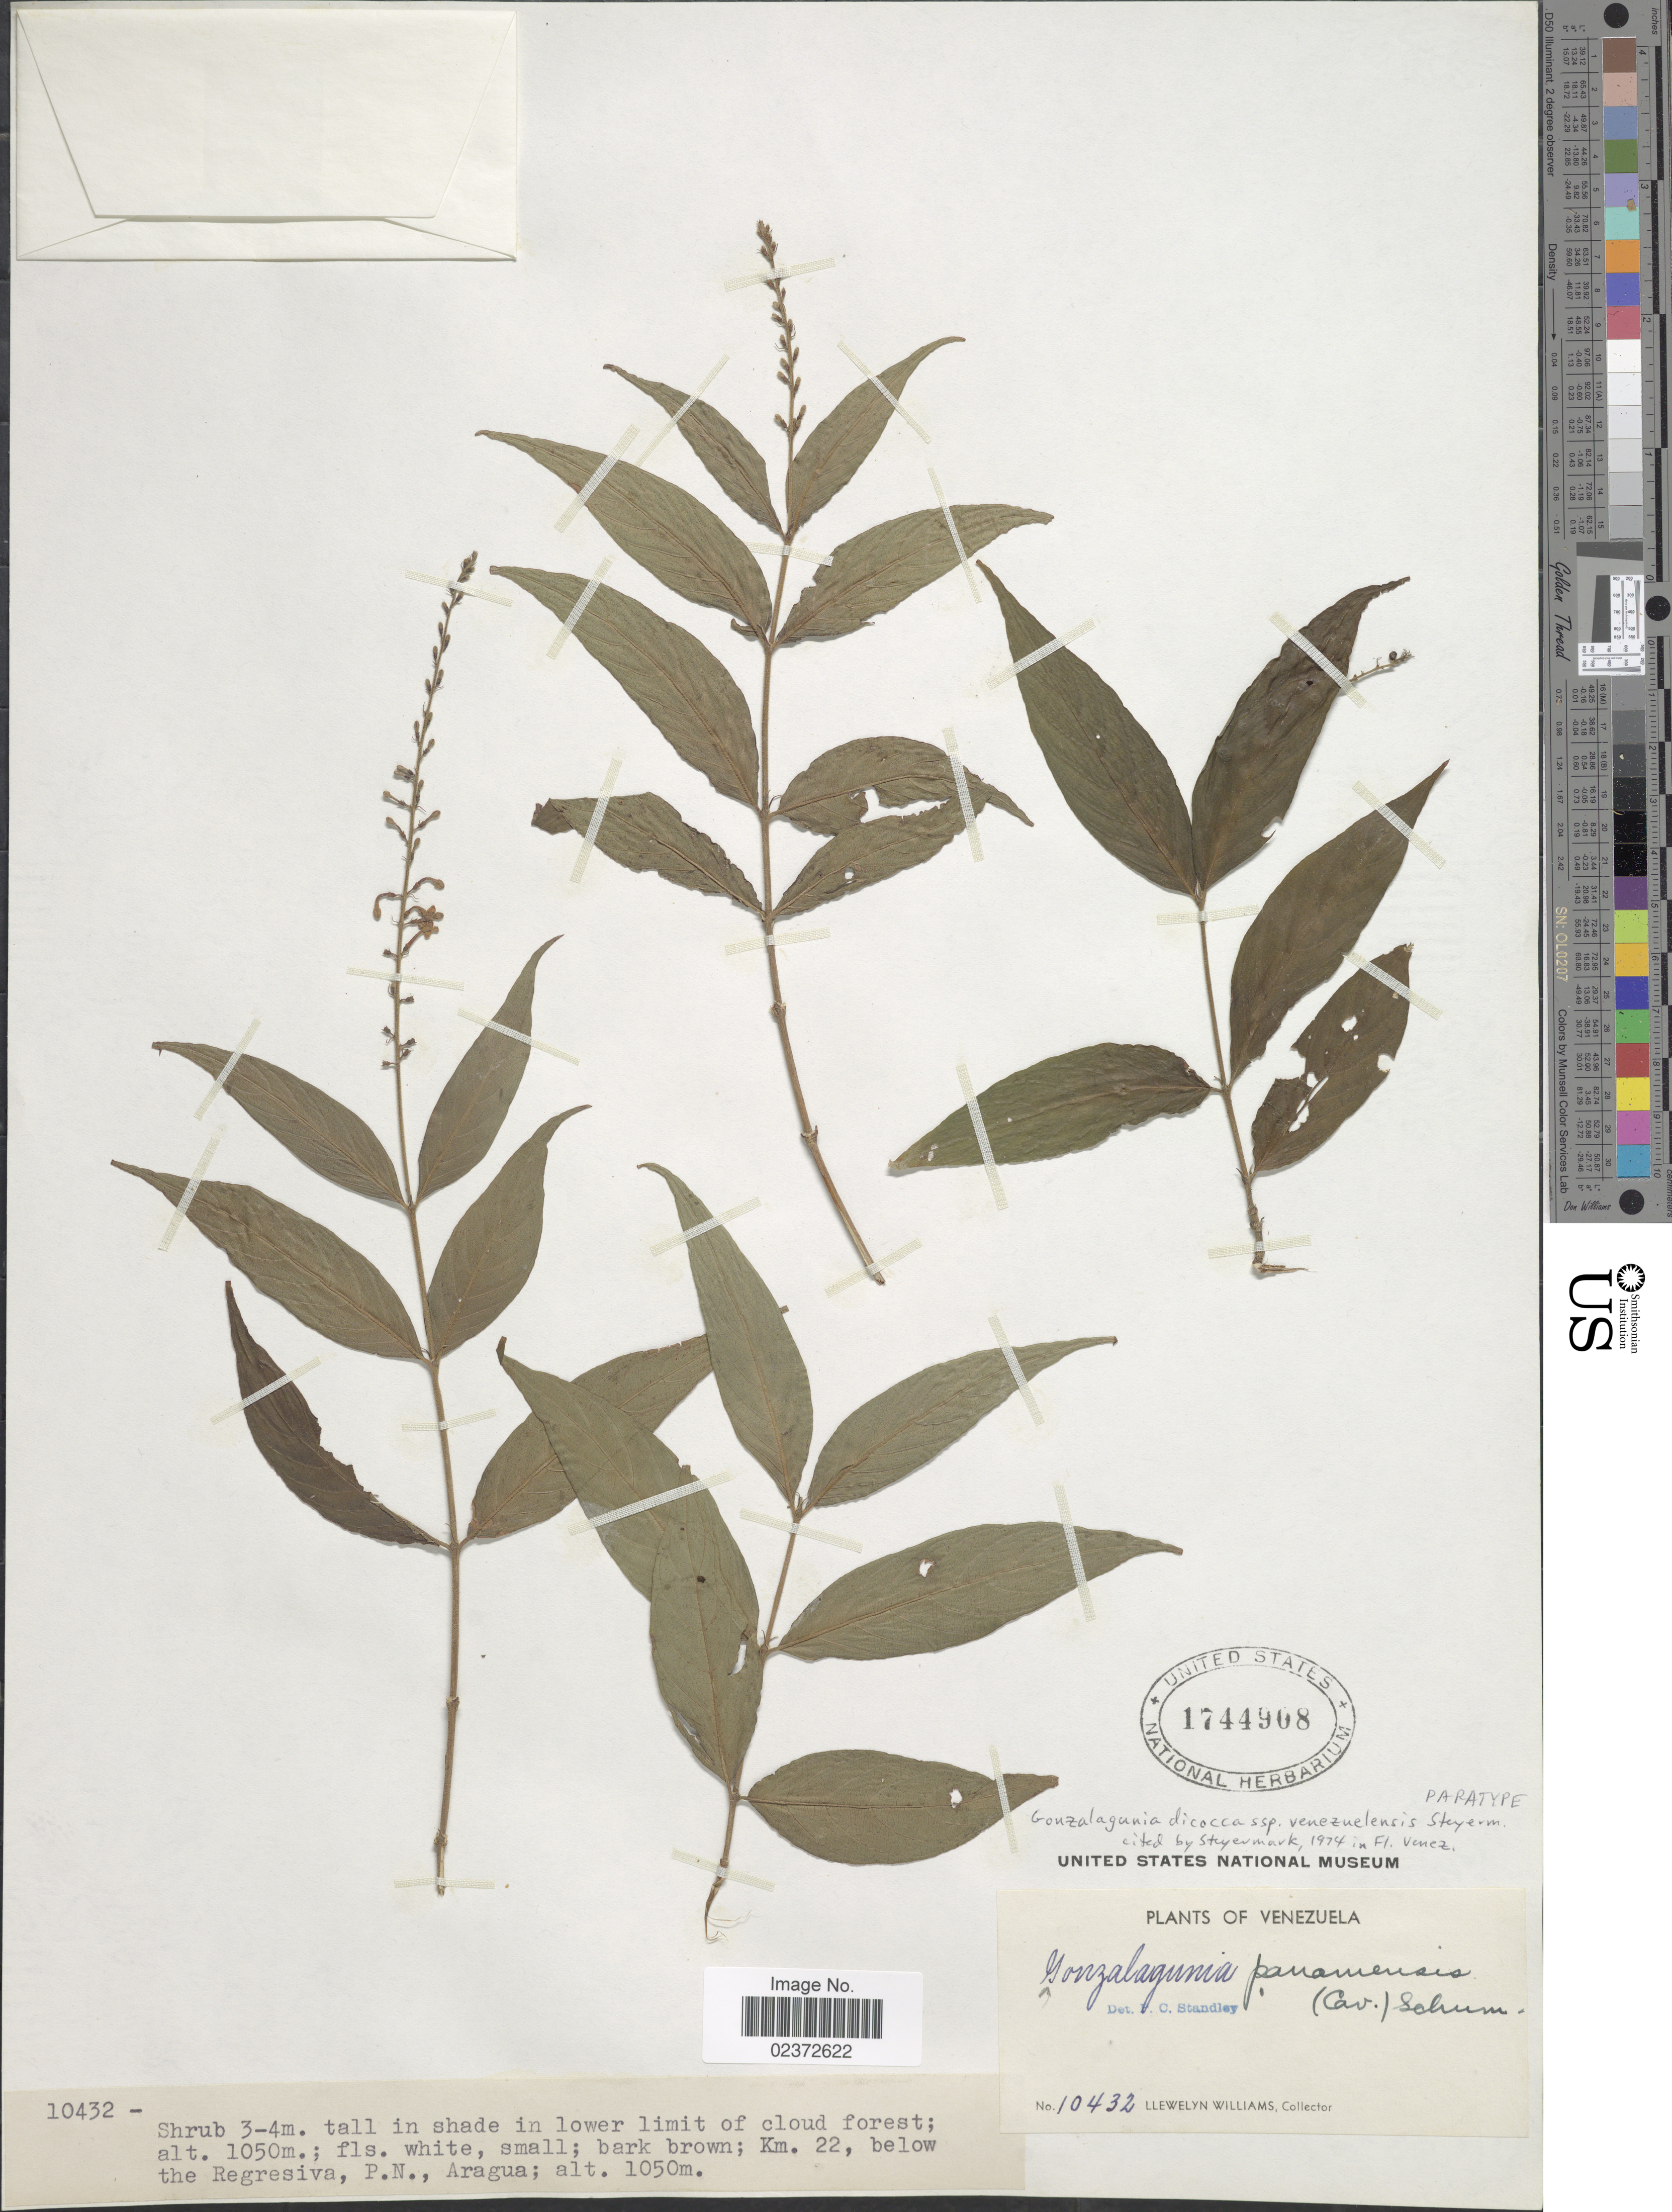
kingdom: Plantae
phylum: Tracheophyta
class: Magnoliopsida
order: Gentianales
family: Rubiaceae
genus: Gonzalagunia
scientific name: Gonzalagunia dicocca subsp. venezuelensis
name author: Steyerm.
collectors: Ll. Williams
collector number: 10432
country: Venezuela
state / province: Aragua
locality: Km. 22, below the Regresiva, P.N.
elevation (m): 1050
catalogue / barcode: US 1744908